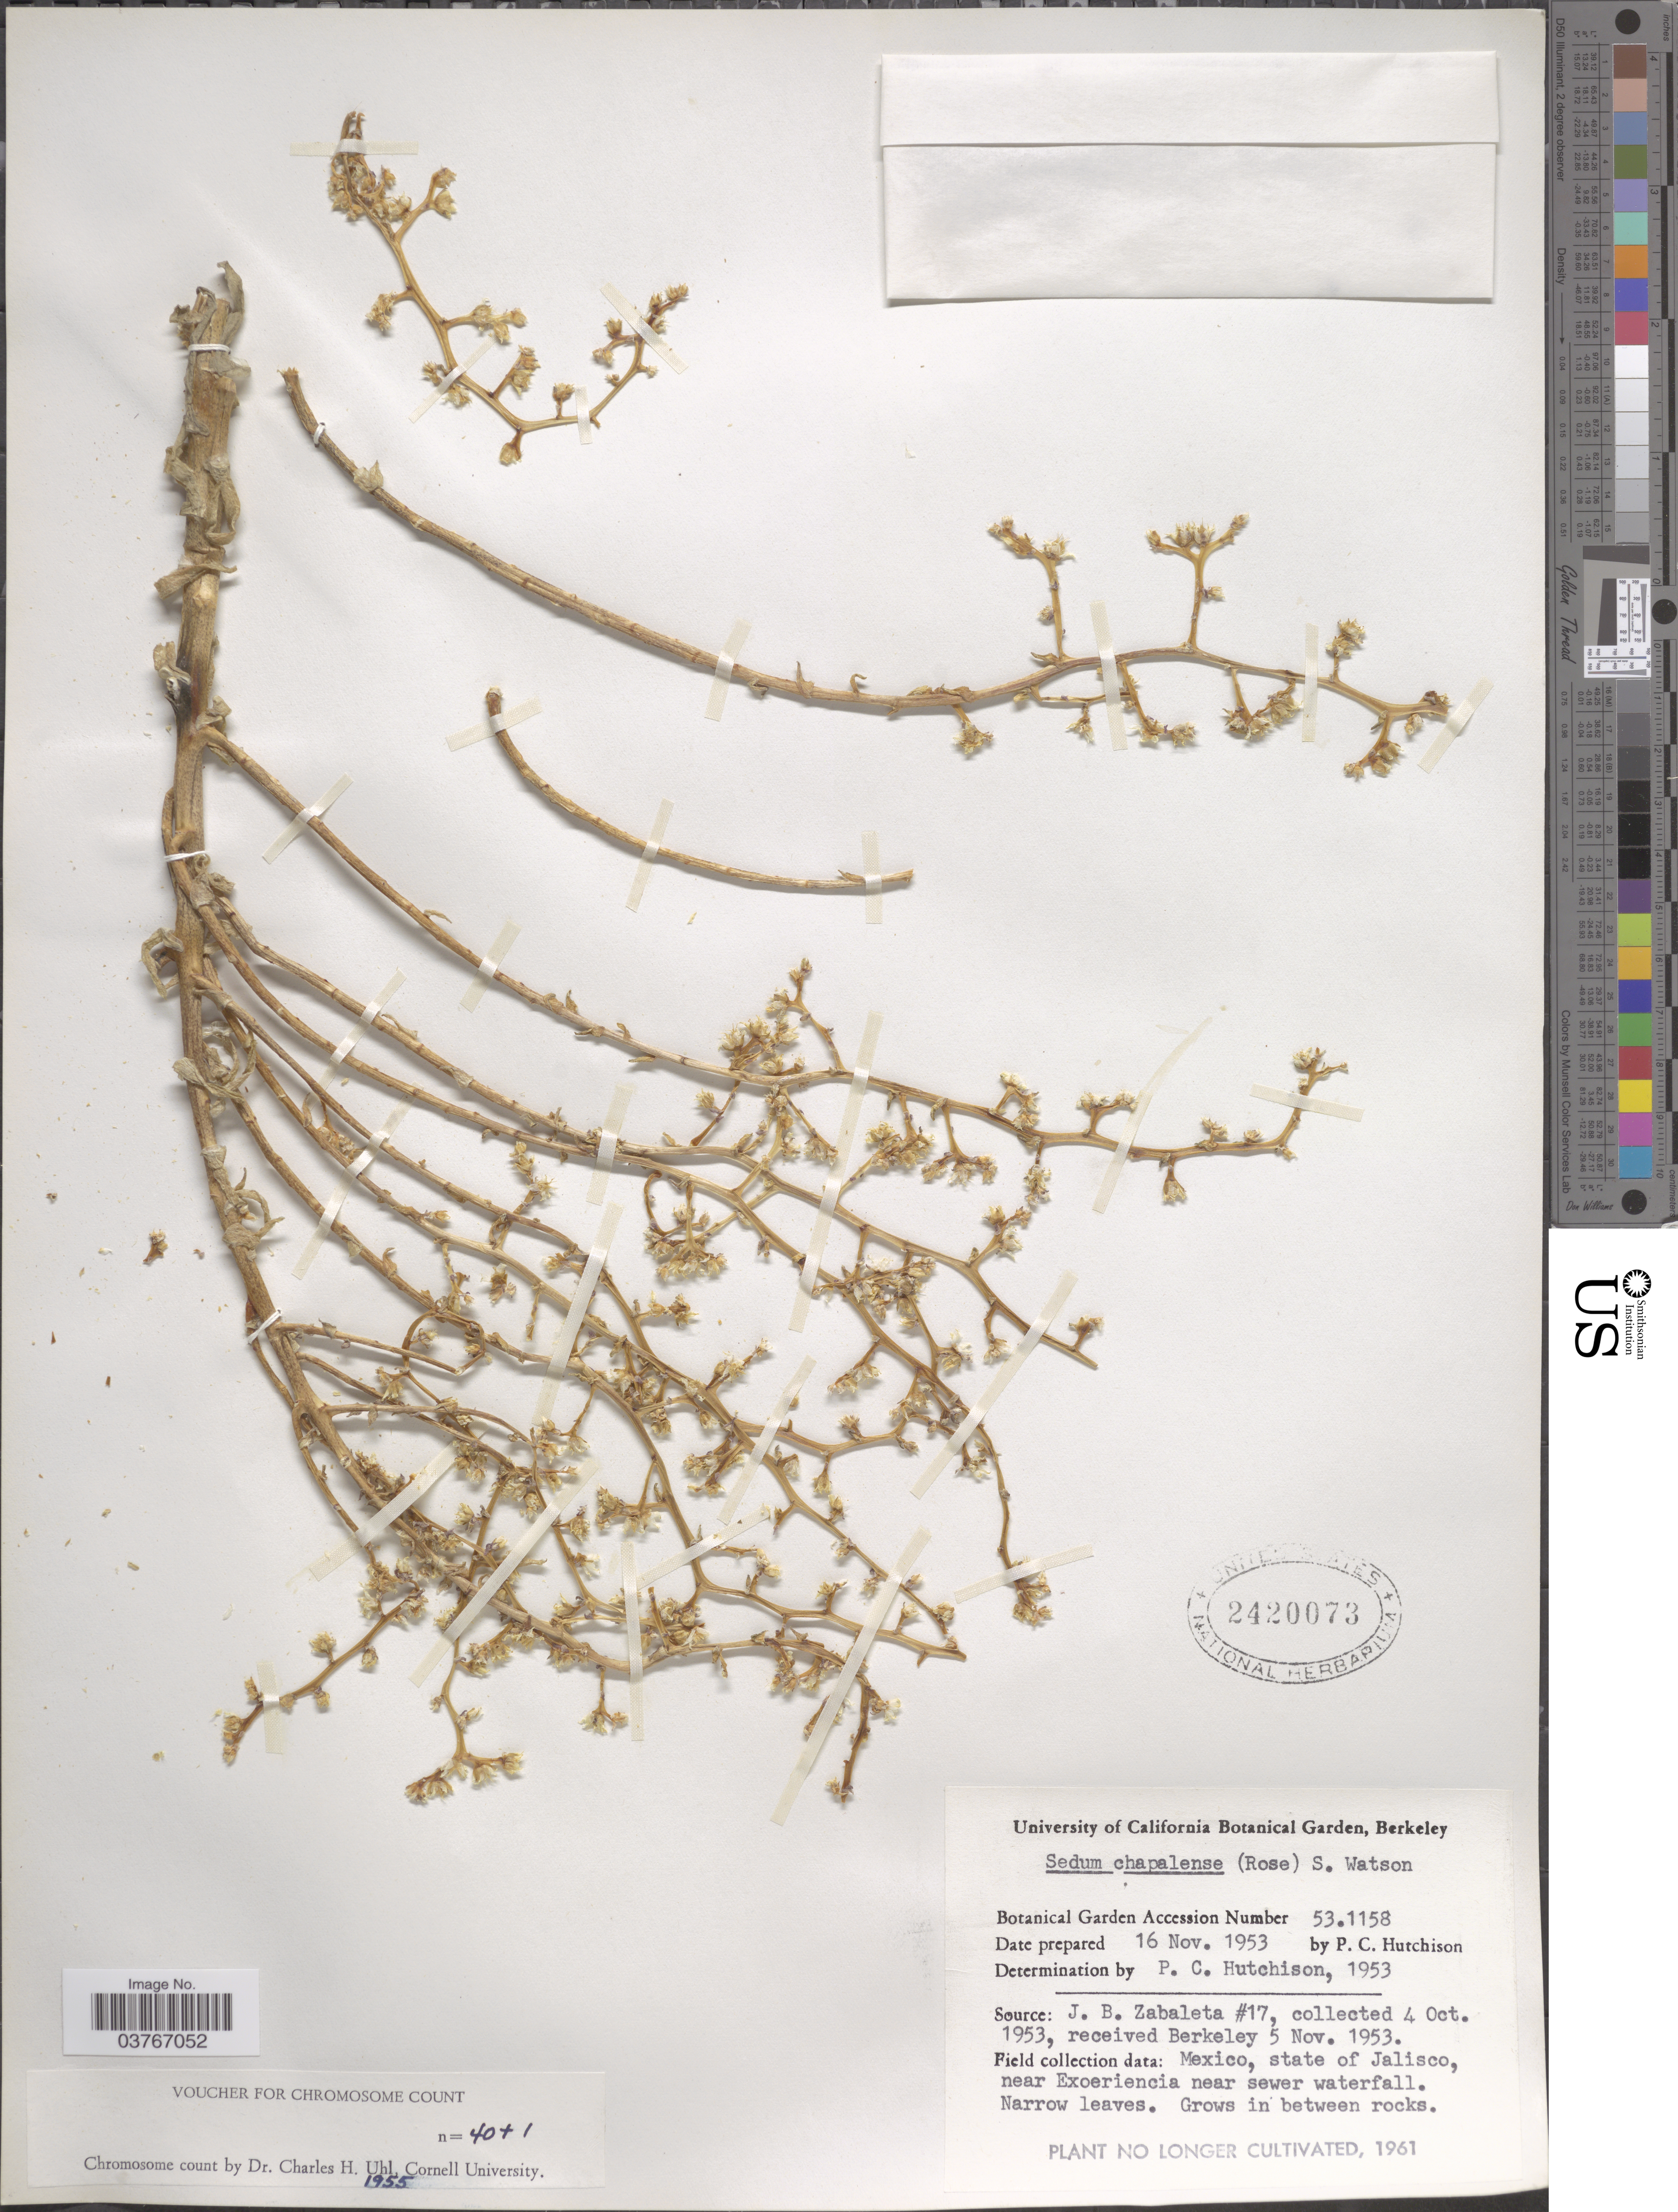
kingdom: Plantae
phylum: Tracheophyta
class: Magnoliopsida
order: Saxifragales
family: Crassulaceae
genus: Sedum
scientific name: Sedum chapalense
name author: S. Watson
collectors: P. C. Hutchison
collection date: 1953-11-16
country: United States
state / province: California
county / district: Alameda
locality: University of California Botanical Garden, Berkeley.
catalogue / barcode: US 2420073